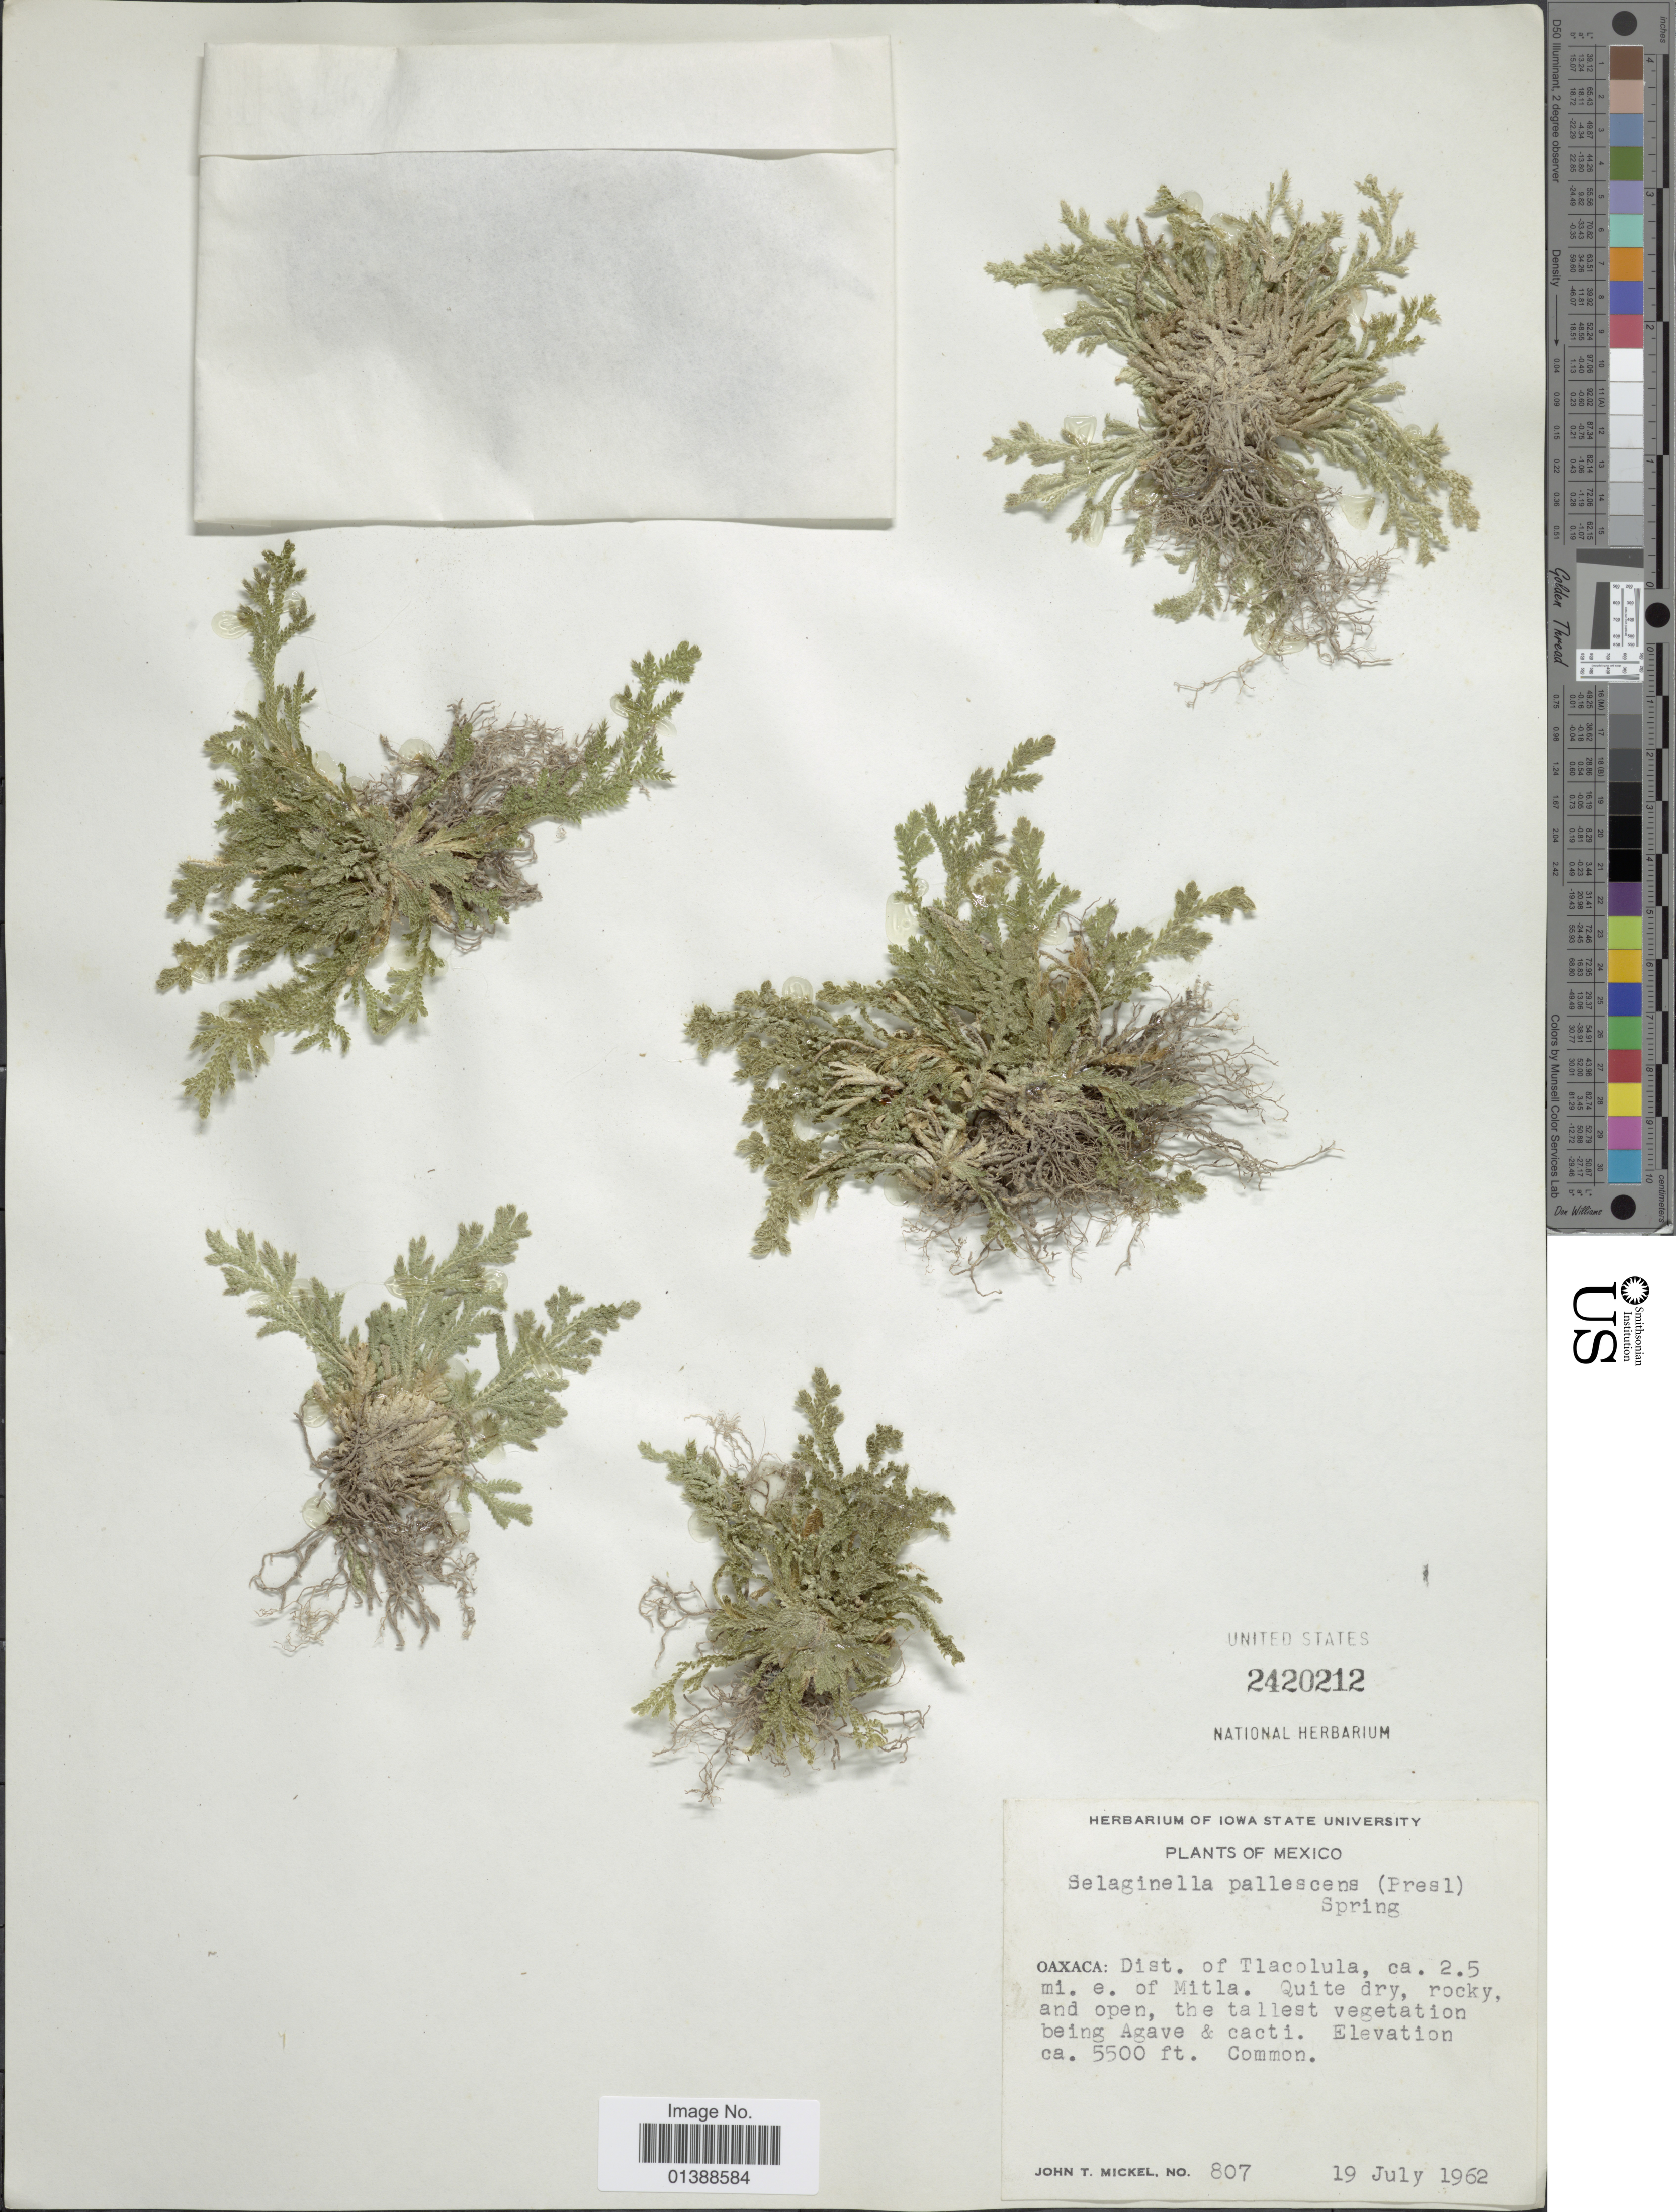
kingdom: Plantae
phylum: Tracheophyta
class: Lycopodiopsida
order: Selaginellales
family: Selaginellaceae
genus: Selaginella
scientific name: Selaginella pallescens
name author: (C. Presl) Spring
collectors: J. T. Mickel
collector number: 807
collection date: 1962-07-19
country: Mexico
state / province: Oaxaca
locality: Dist of Tlacolula, ca 2.5 mi. e of Mitla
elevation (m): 1676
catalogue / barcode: US 2420212